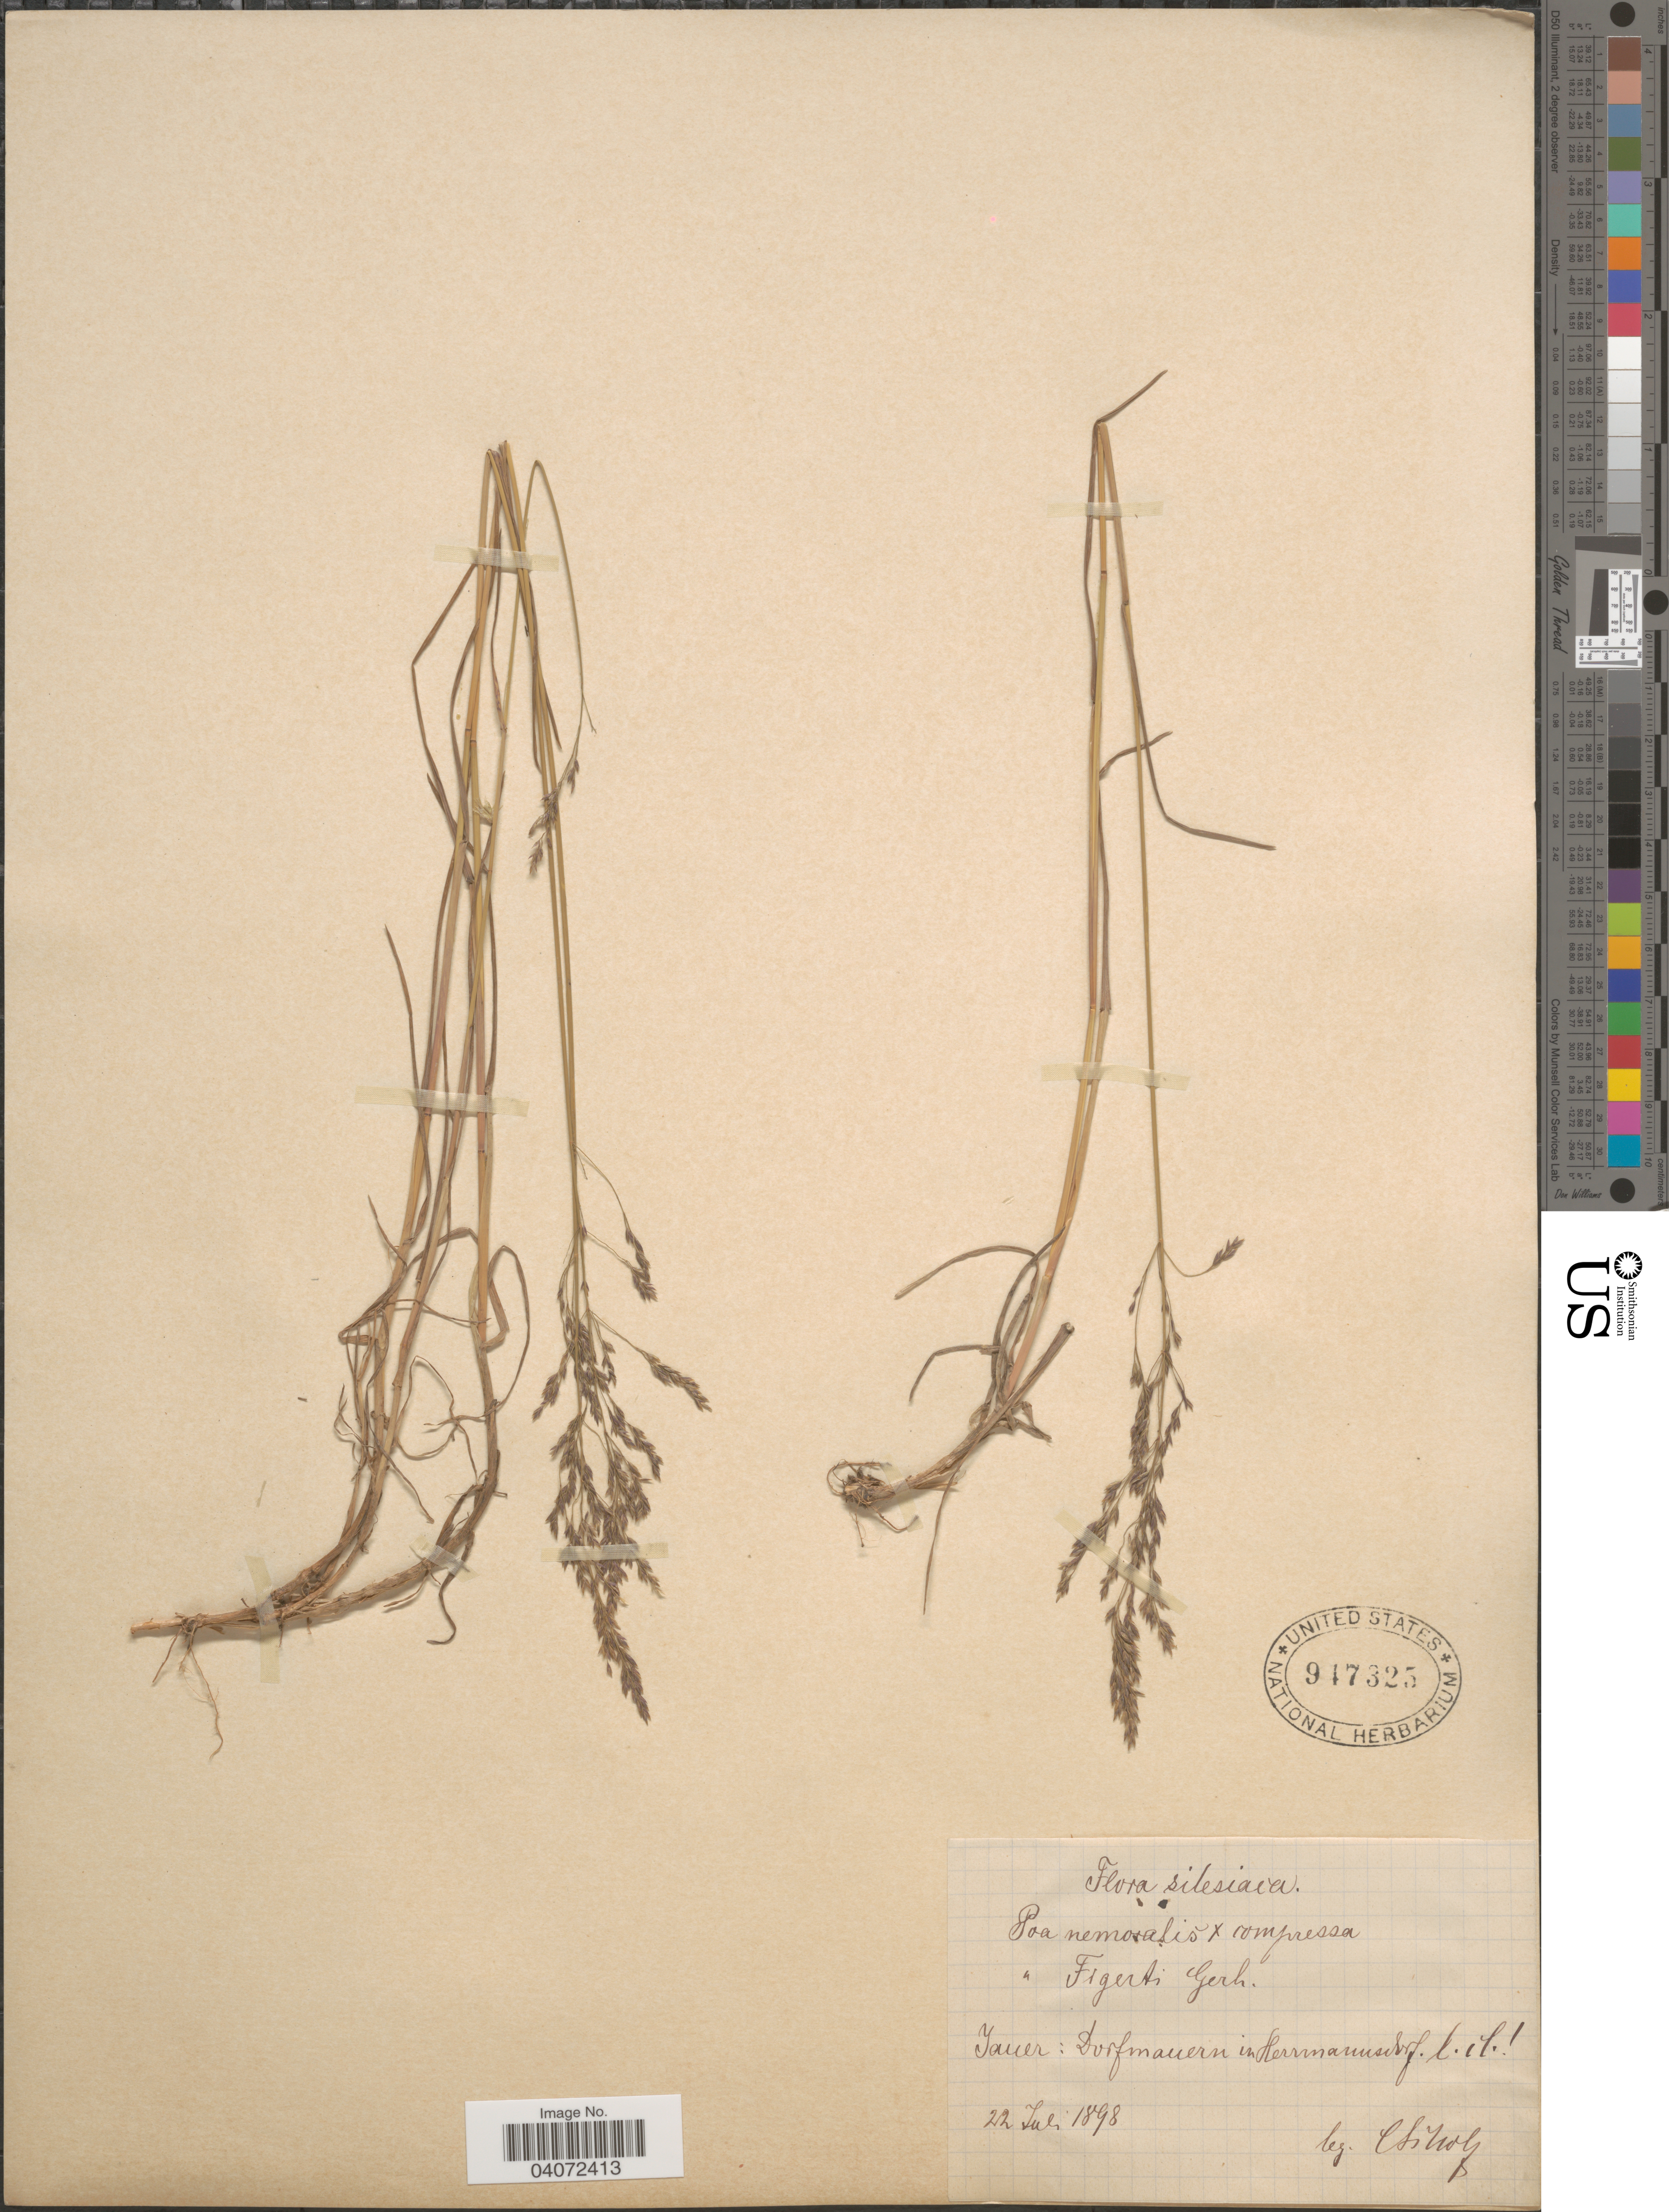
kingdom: Plantae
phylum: Tracheophyta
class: Liliopsida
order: Poales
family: Poaceae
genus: Poa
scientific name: Poa nemoralis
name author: L.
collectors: C. Scholz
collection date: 1898-07-22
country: Germany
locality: Silesiaca. Tauer : Dorfmauern in Herrmannsdorf.[interpreted] [illegible text].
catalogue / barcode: US 947325